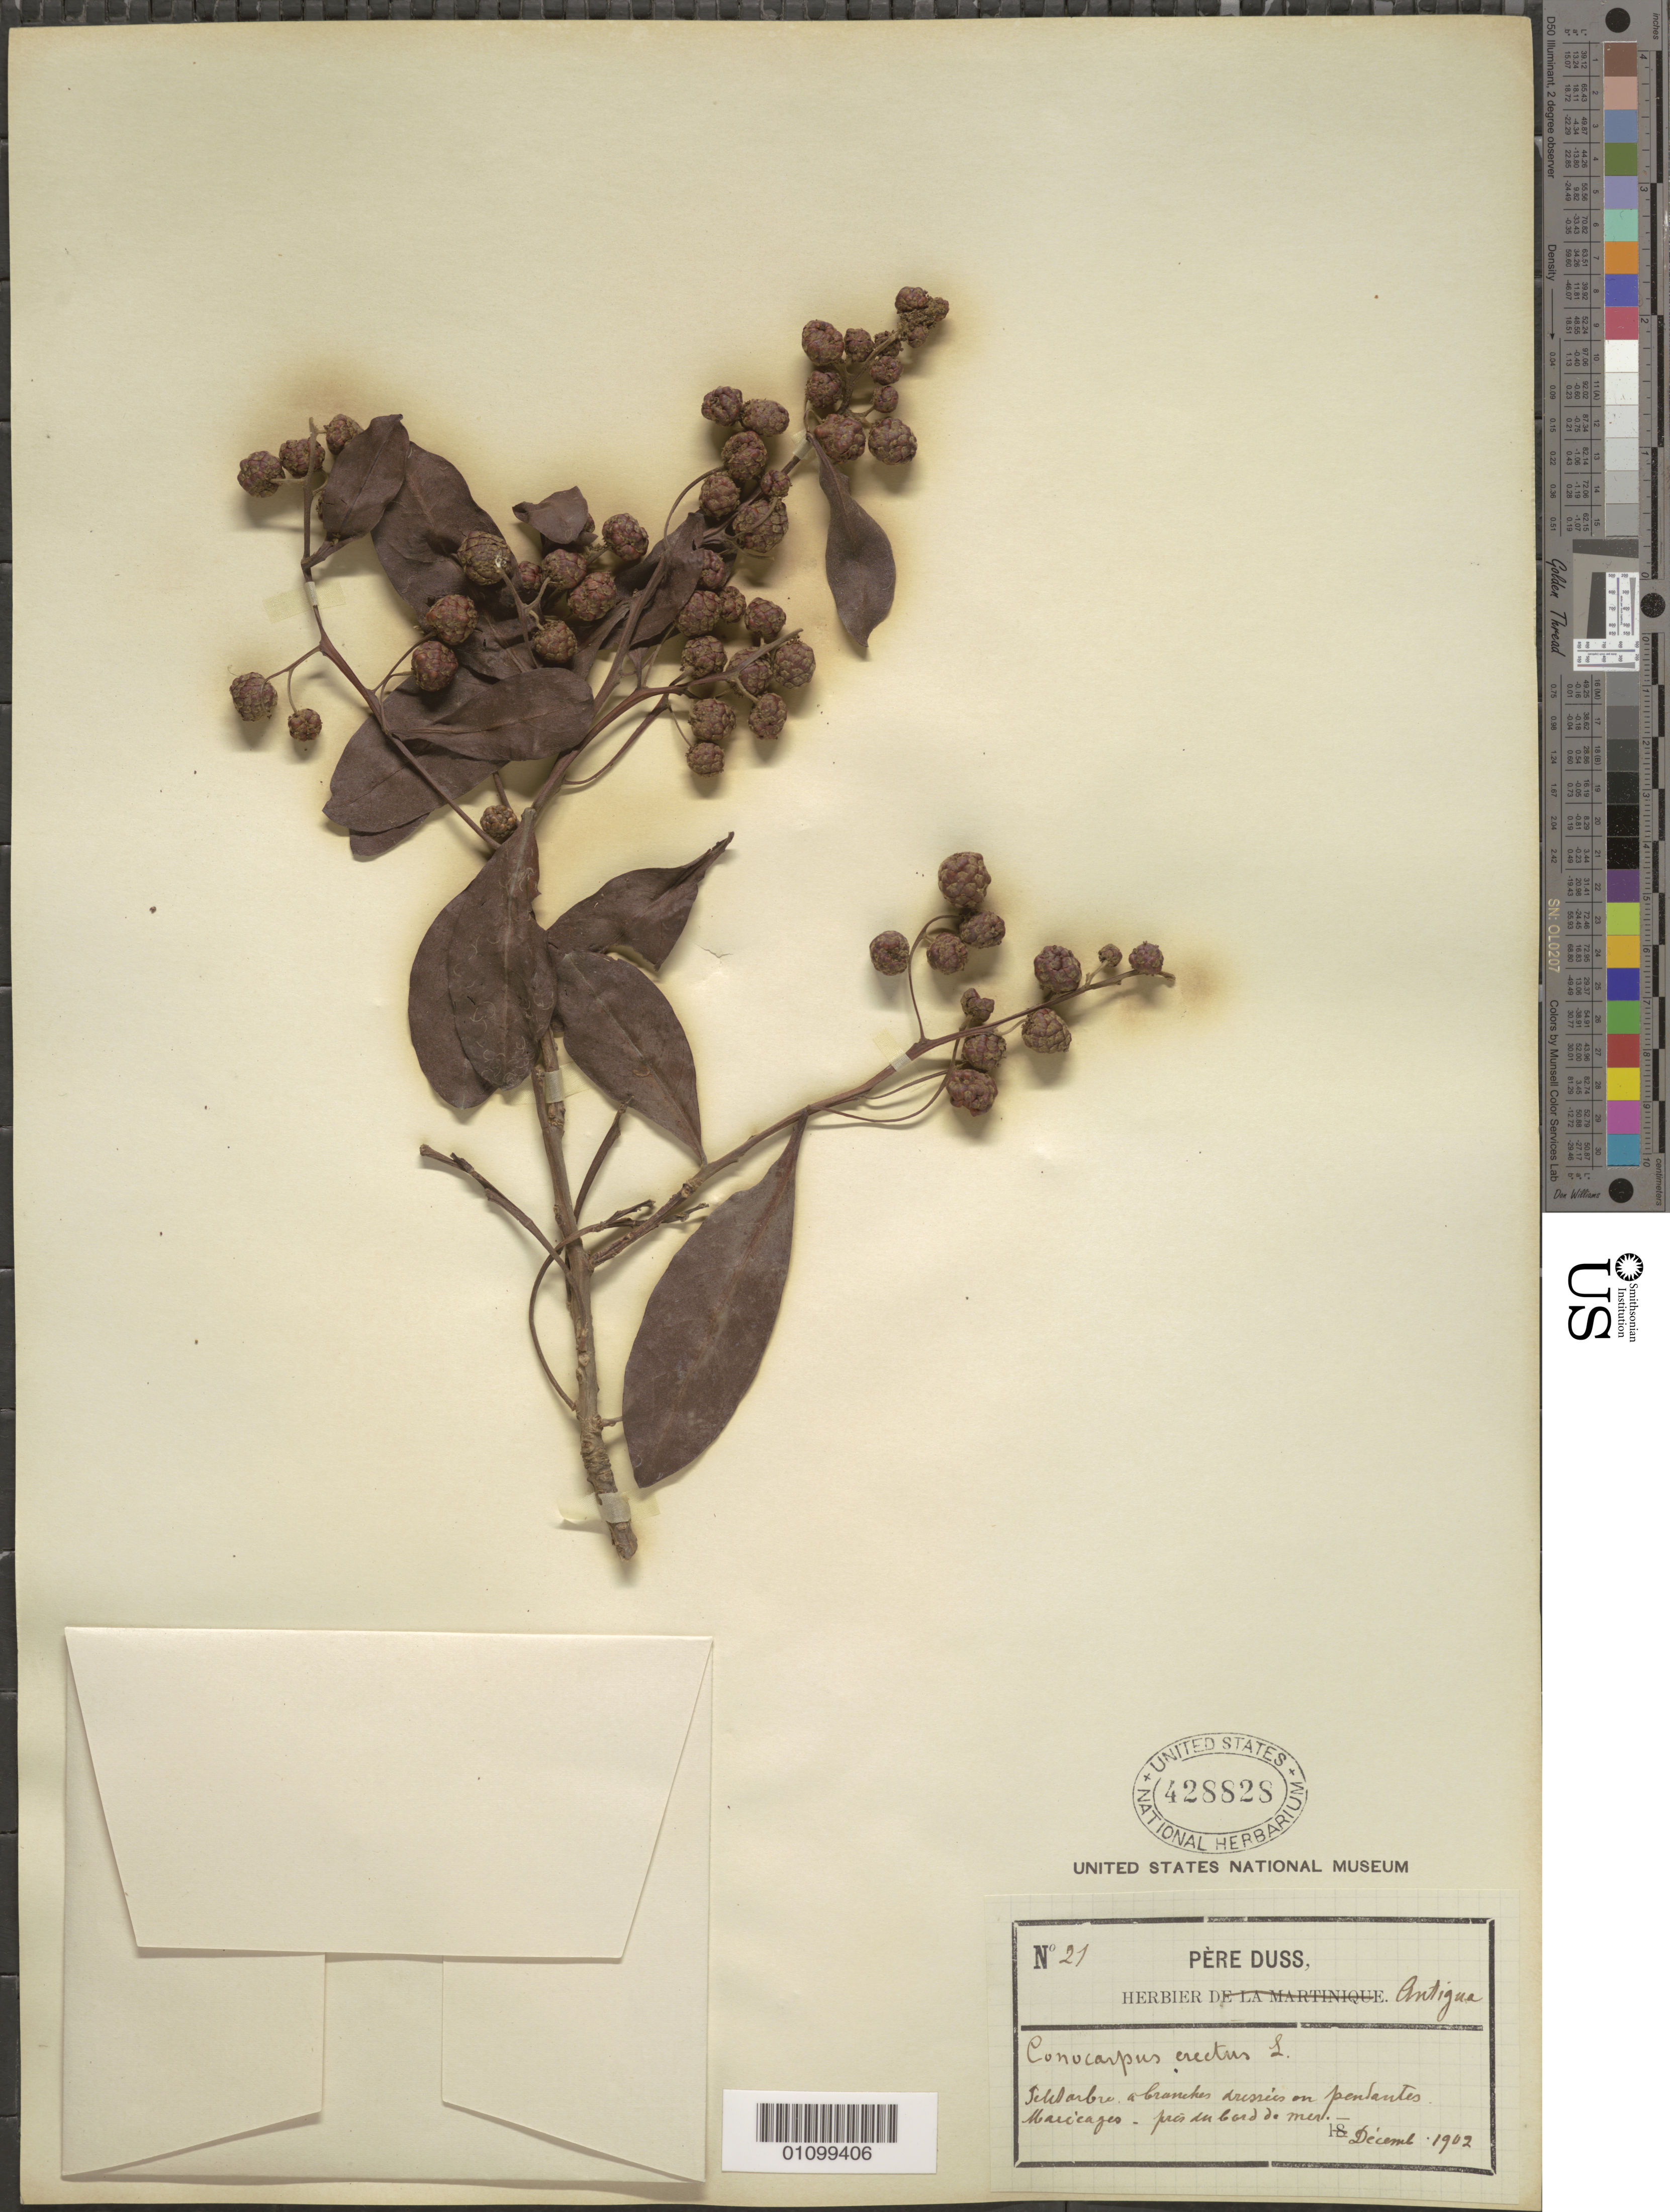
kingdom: Plantae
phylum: Tracheophyta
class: Magnoliopsida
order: Myrtales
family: Combretaceae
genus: Conocarpus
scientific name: Conocarpus erectus var. erectus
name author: L.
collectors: Père Duss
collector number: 21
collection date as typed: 18 Dec 1902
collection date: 1902-12-18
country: Antigua and Barbuda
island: Antigua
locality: Selis arbre a branches dressics on pendantes Maricages - pris du bord de mer.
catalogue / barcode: US 428828